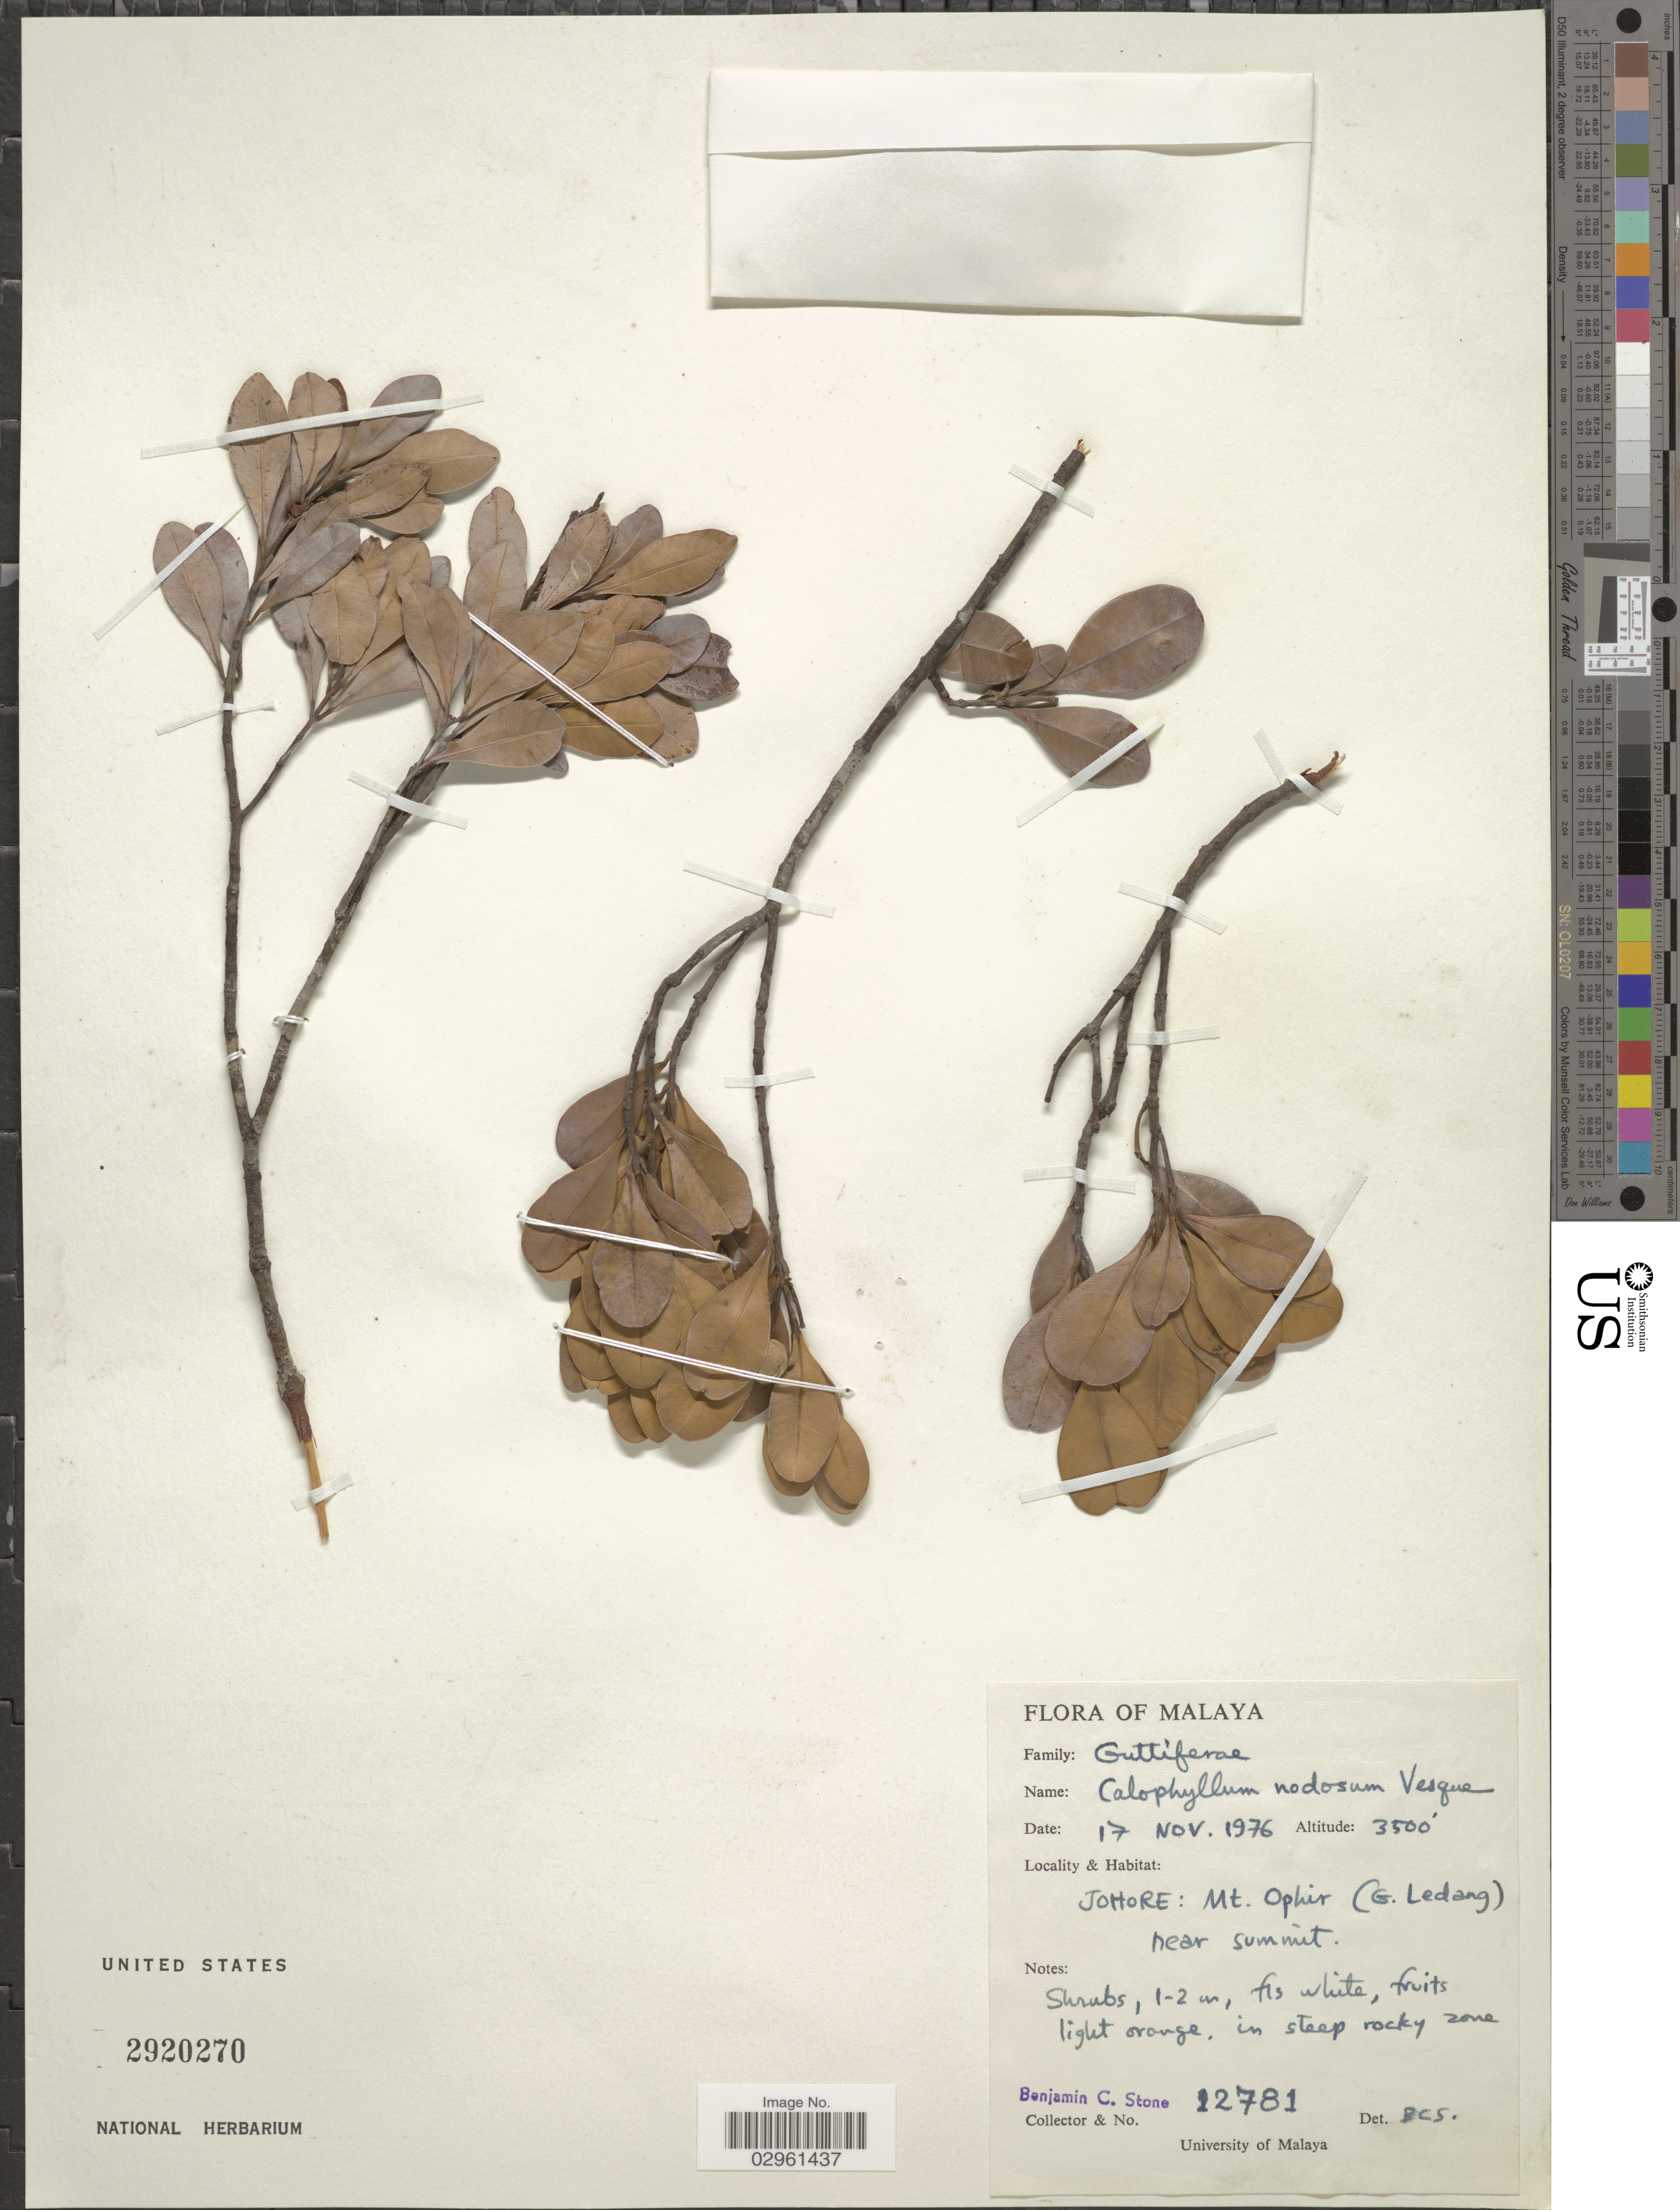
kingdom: Plantae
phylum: Tracheophyta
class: Magnoliopsida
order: Malpighiales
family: Clusiaceae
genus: Garcinia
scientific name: Garcinia sp.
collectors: B. C. Stone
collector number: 12781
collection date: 1976-11-17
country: Malaysia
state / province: Johor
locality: Malaya, Johore: Mt. Ophir (G. Ledang) near summit.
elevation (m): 1067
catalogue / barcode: US 2920270